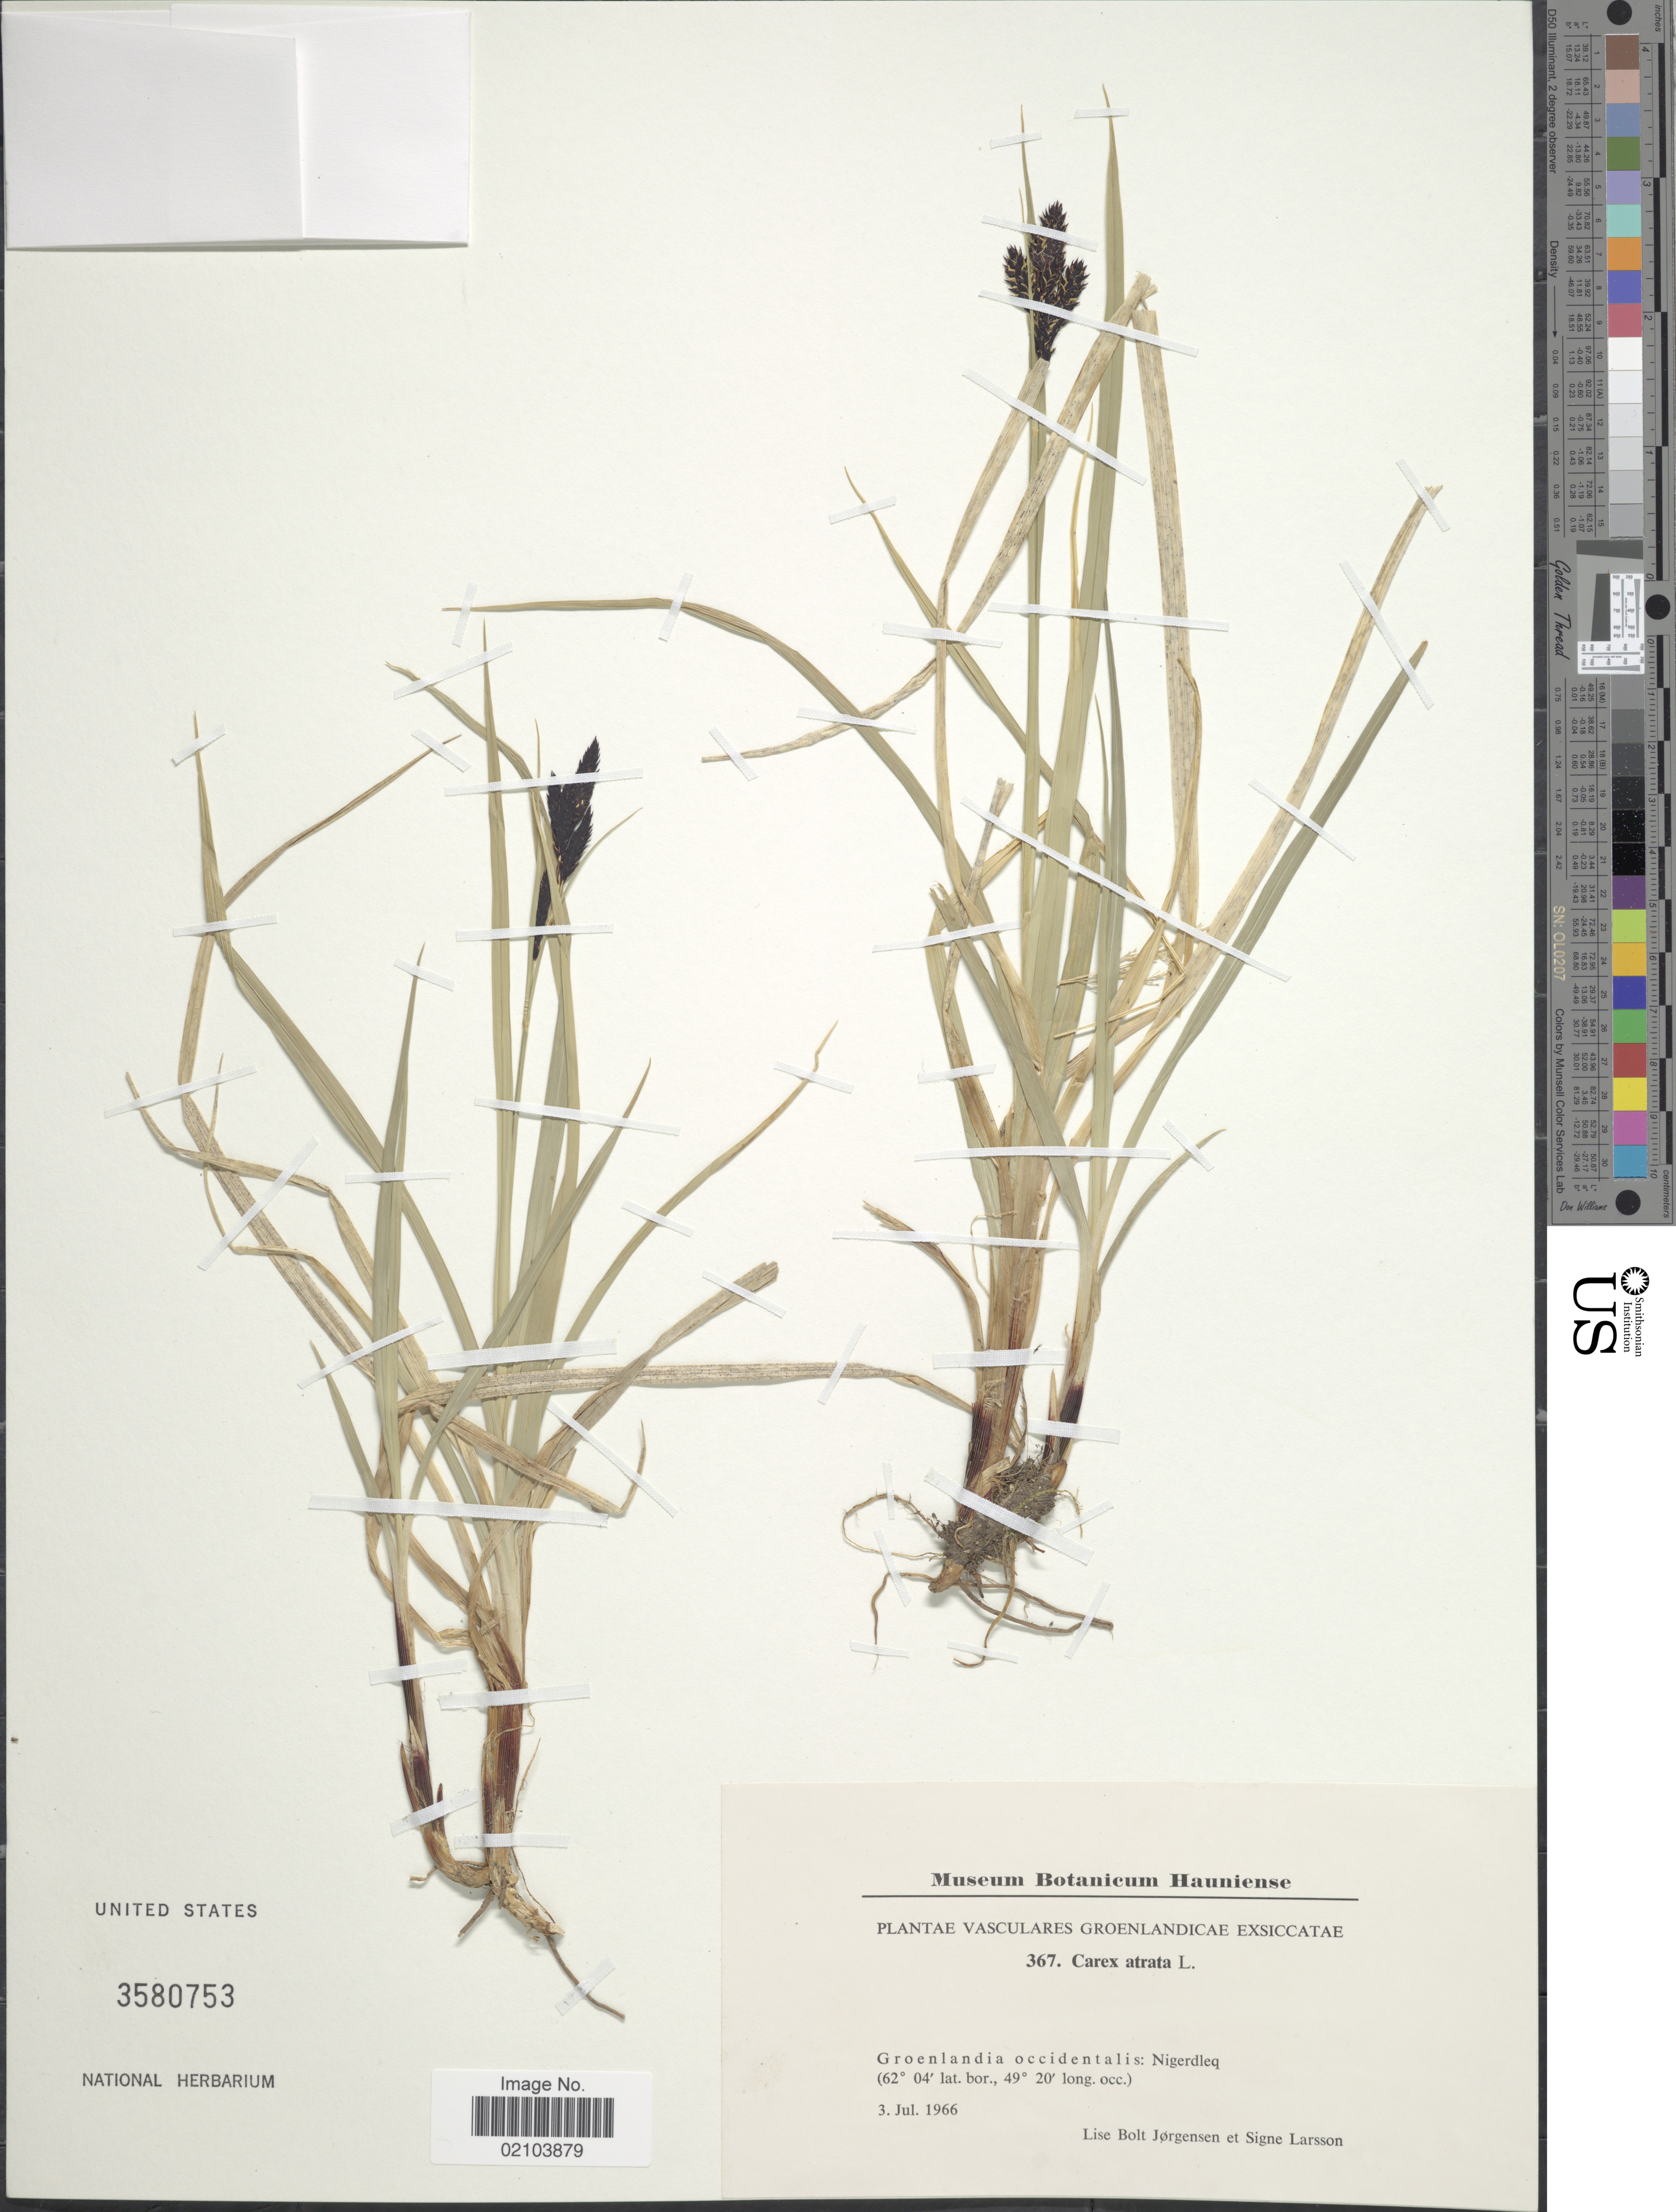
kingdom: Plantae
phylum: Tracheophyta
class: Liliopsida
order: Poales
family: Cyperaceae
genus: Carex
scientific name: Carex atrata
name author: L.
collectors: L. B. Jørgensen & S. Larsson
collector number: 367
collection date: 1966-07-03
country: Greenland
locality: Groenlandia occidentalis: Nigerdleq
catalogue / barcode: US 3580753